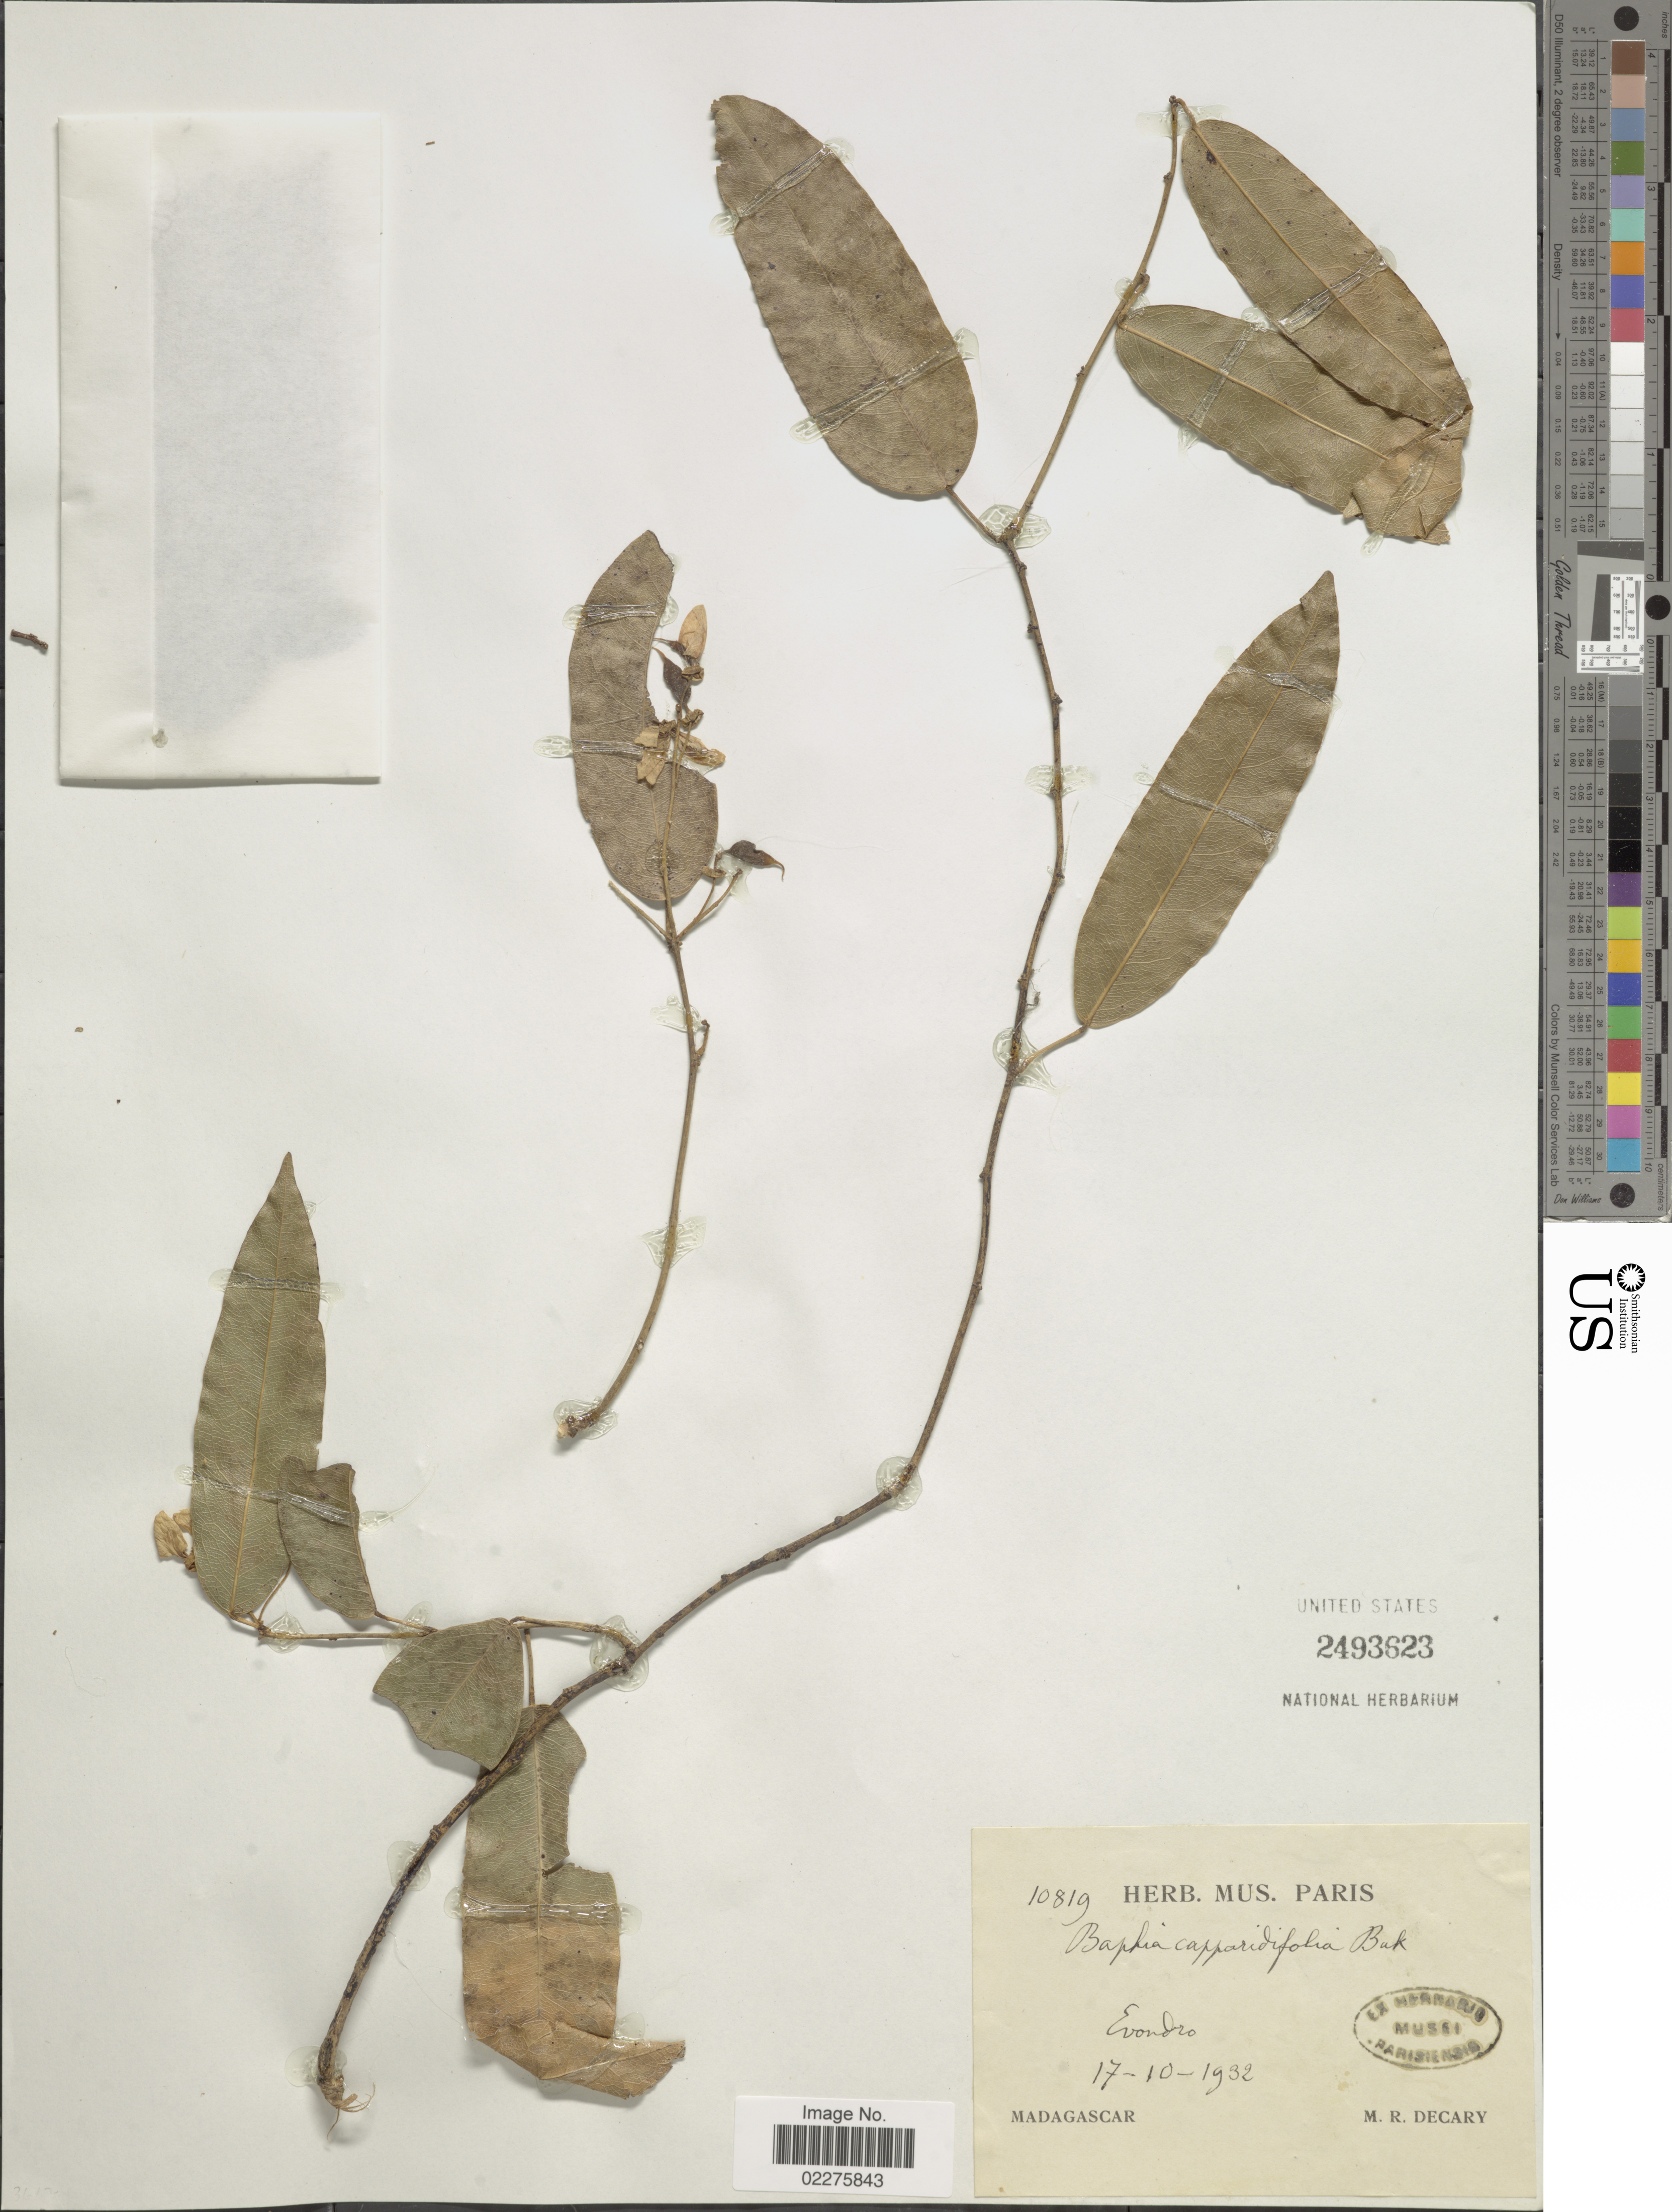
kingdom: Plantae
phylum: Tracheophyta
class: Magnoliopsida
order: Fabales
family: Fabaceae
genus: Baphia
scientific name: Baphia capparidifolia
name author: Baker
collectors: R. Decary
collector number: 10819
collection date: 1932-10-17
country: Madagascar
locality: Evondro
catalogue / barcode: US 2493623